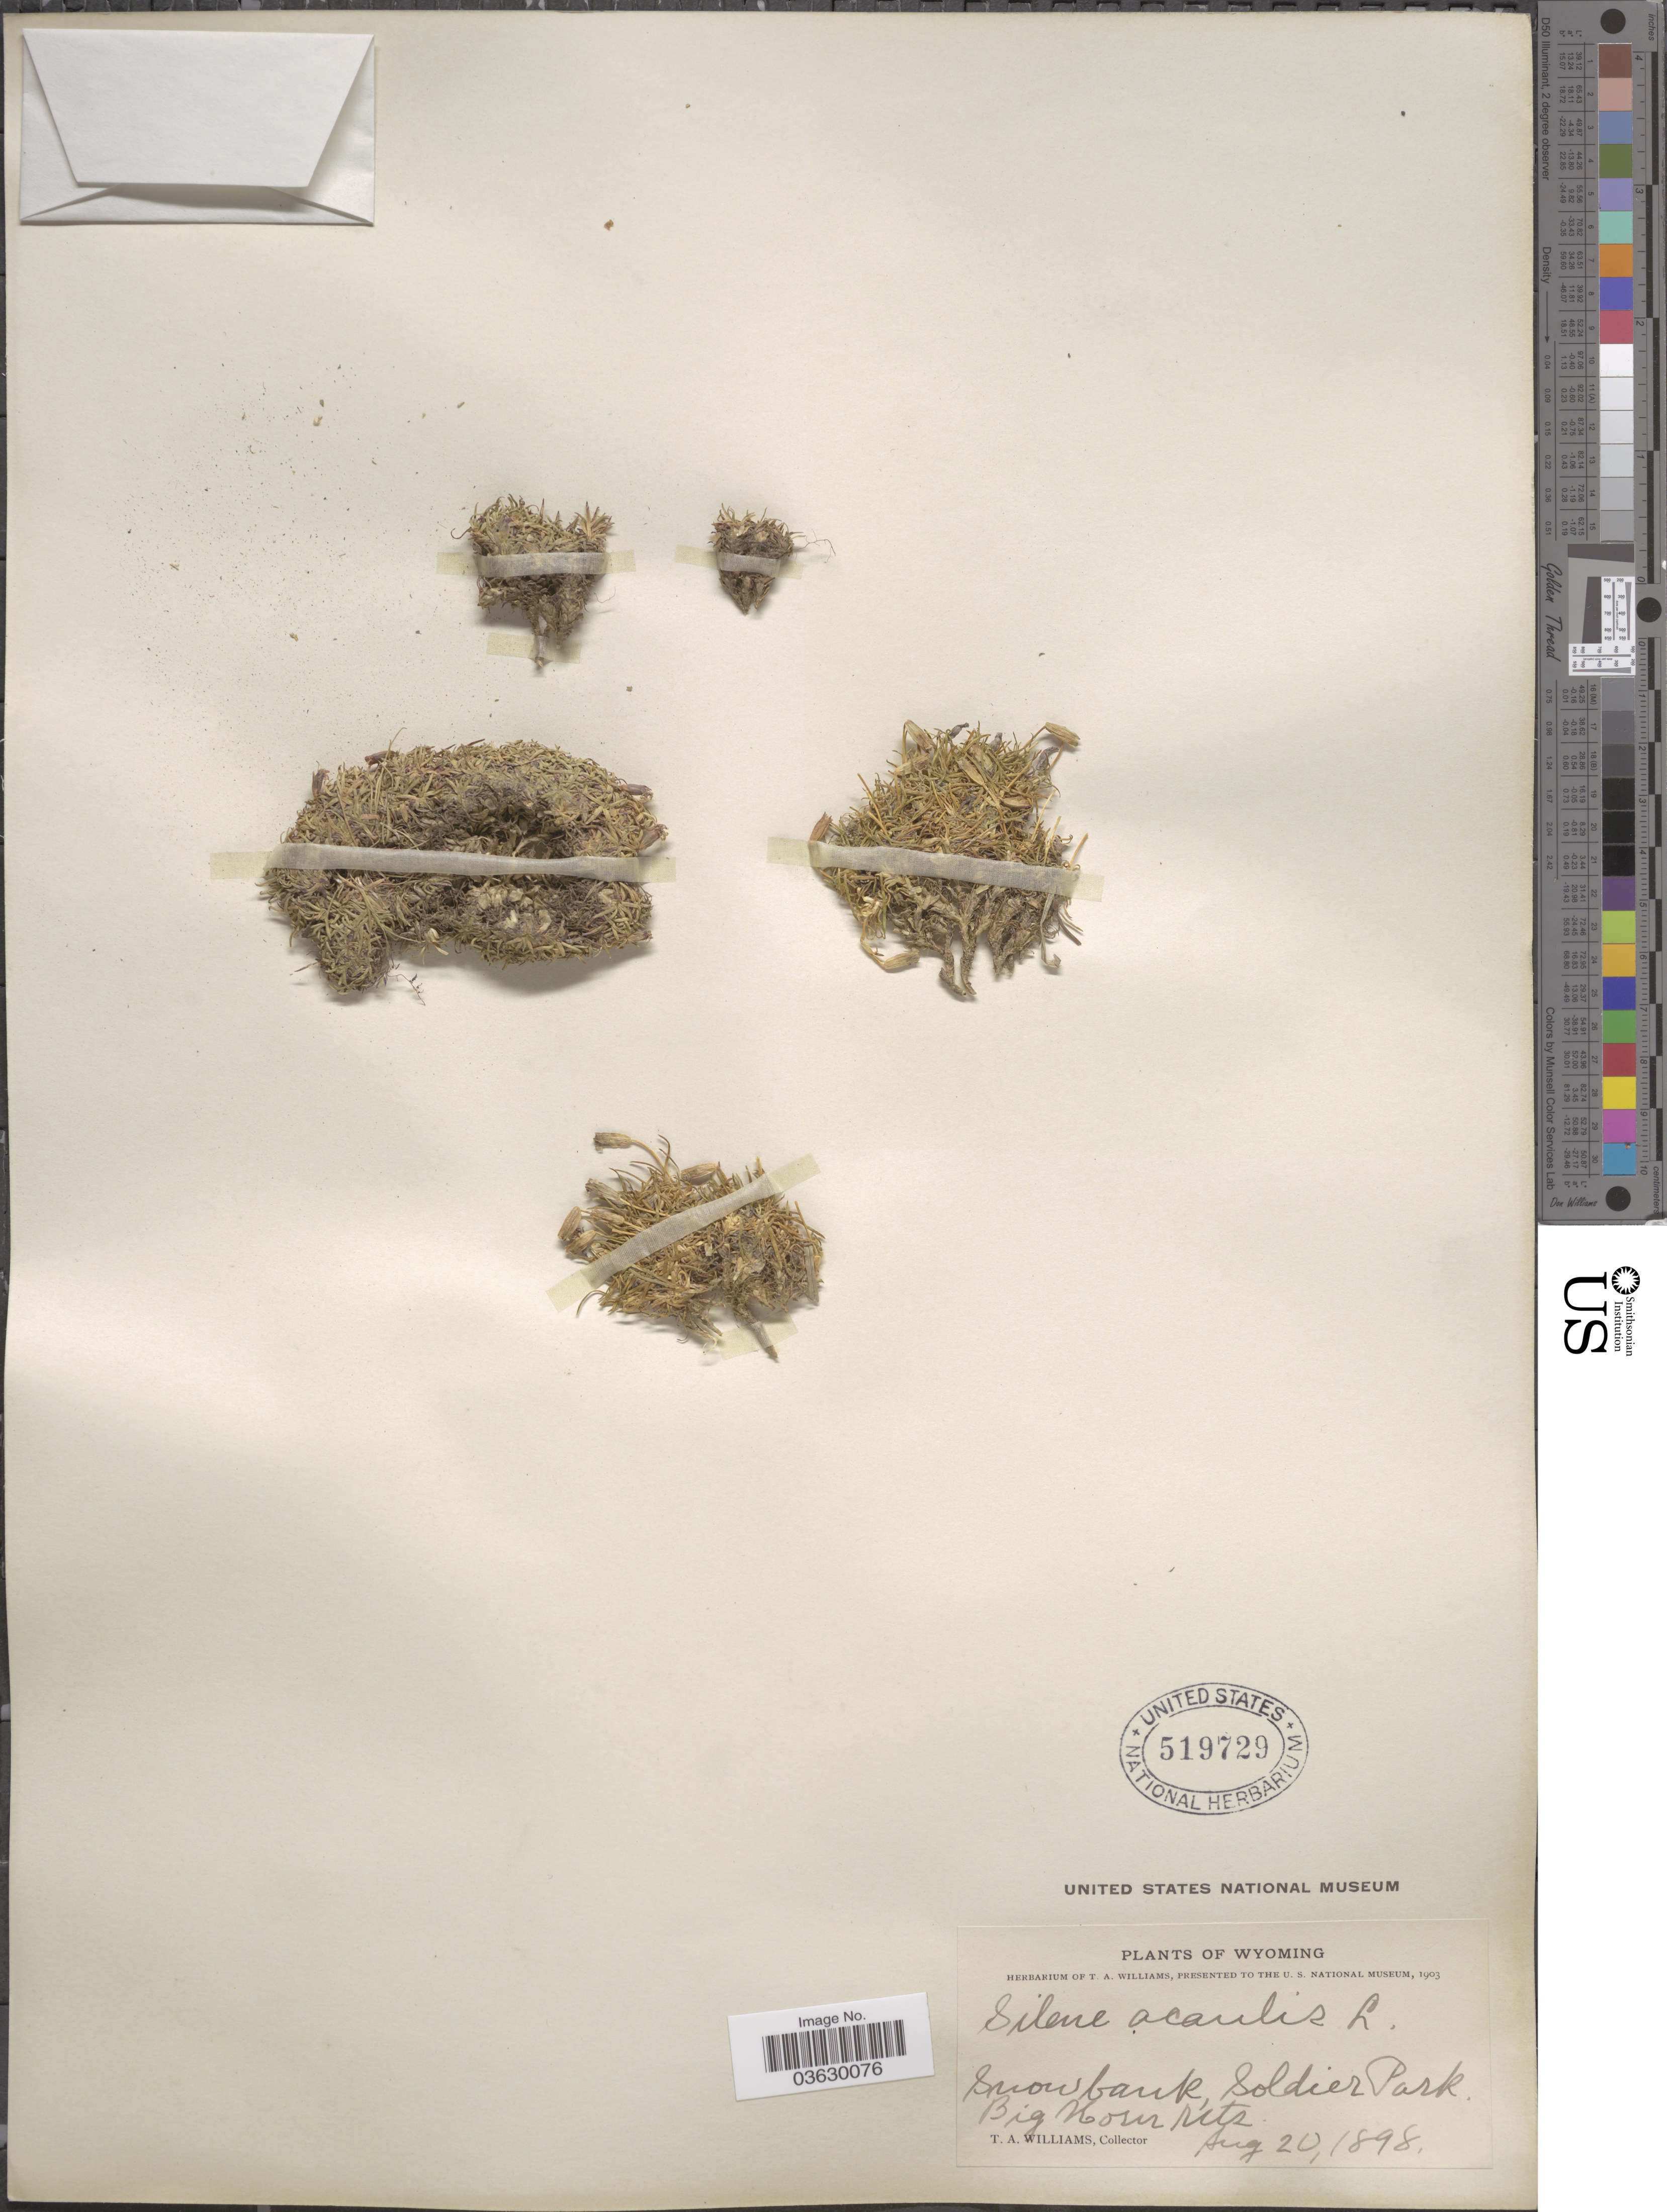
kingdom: Plantae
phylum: Tracheophyta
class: Magnoliopsida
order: Caryophyllales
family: Caryophyllaceae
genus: Silene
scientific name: Silene acaulis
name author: (L.) Jacq.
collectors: T. Williams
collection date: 1898-08-20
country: United States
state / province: Wyoming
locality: Snow bank, Soldier Park. Big Horn Mts.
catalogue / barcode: US 519729